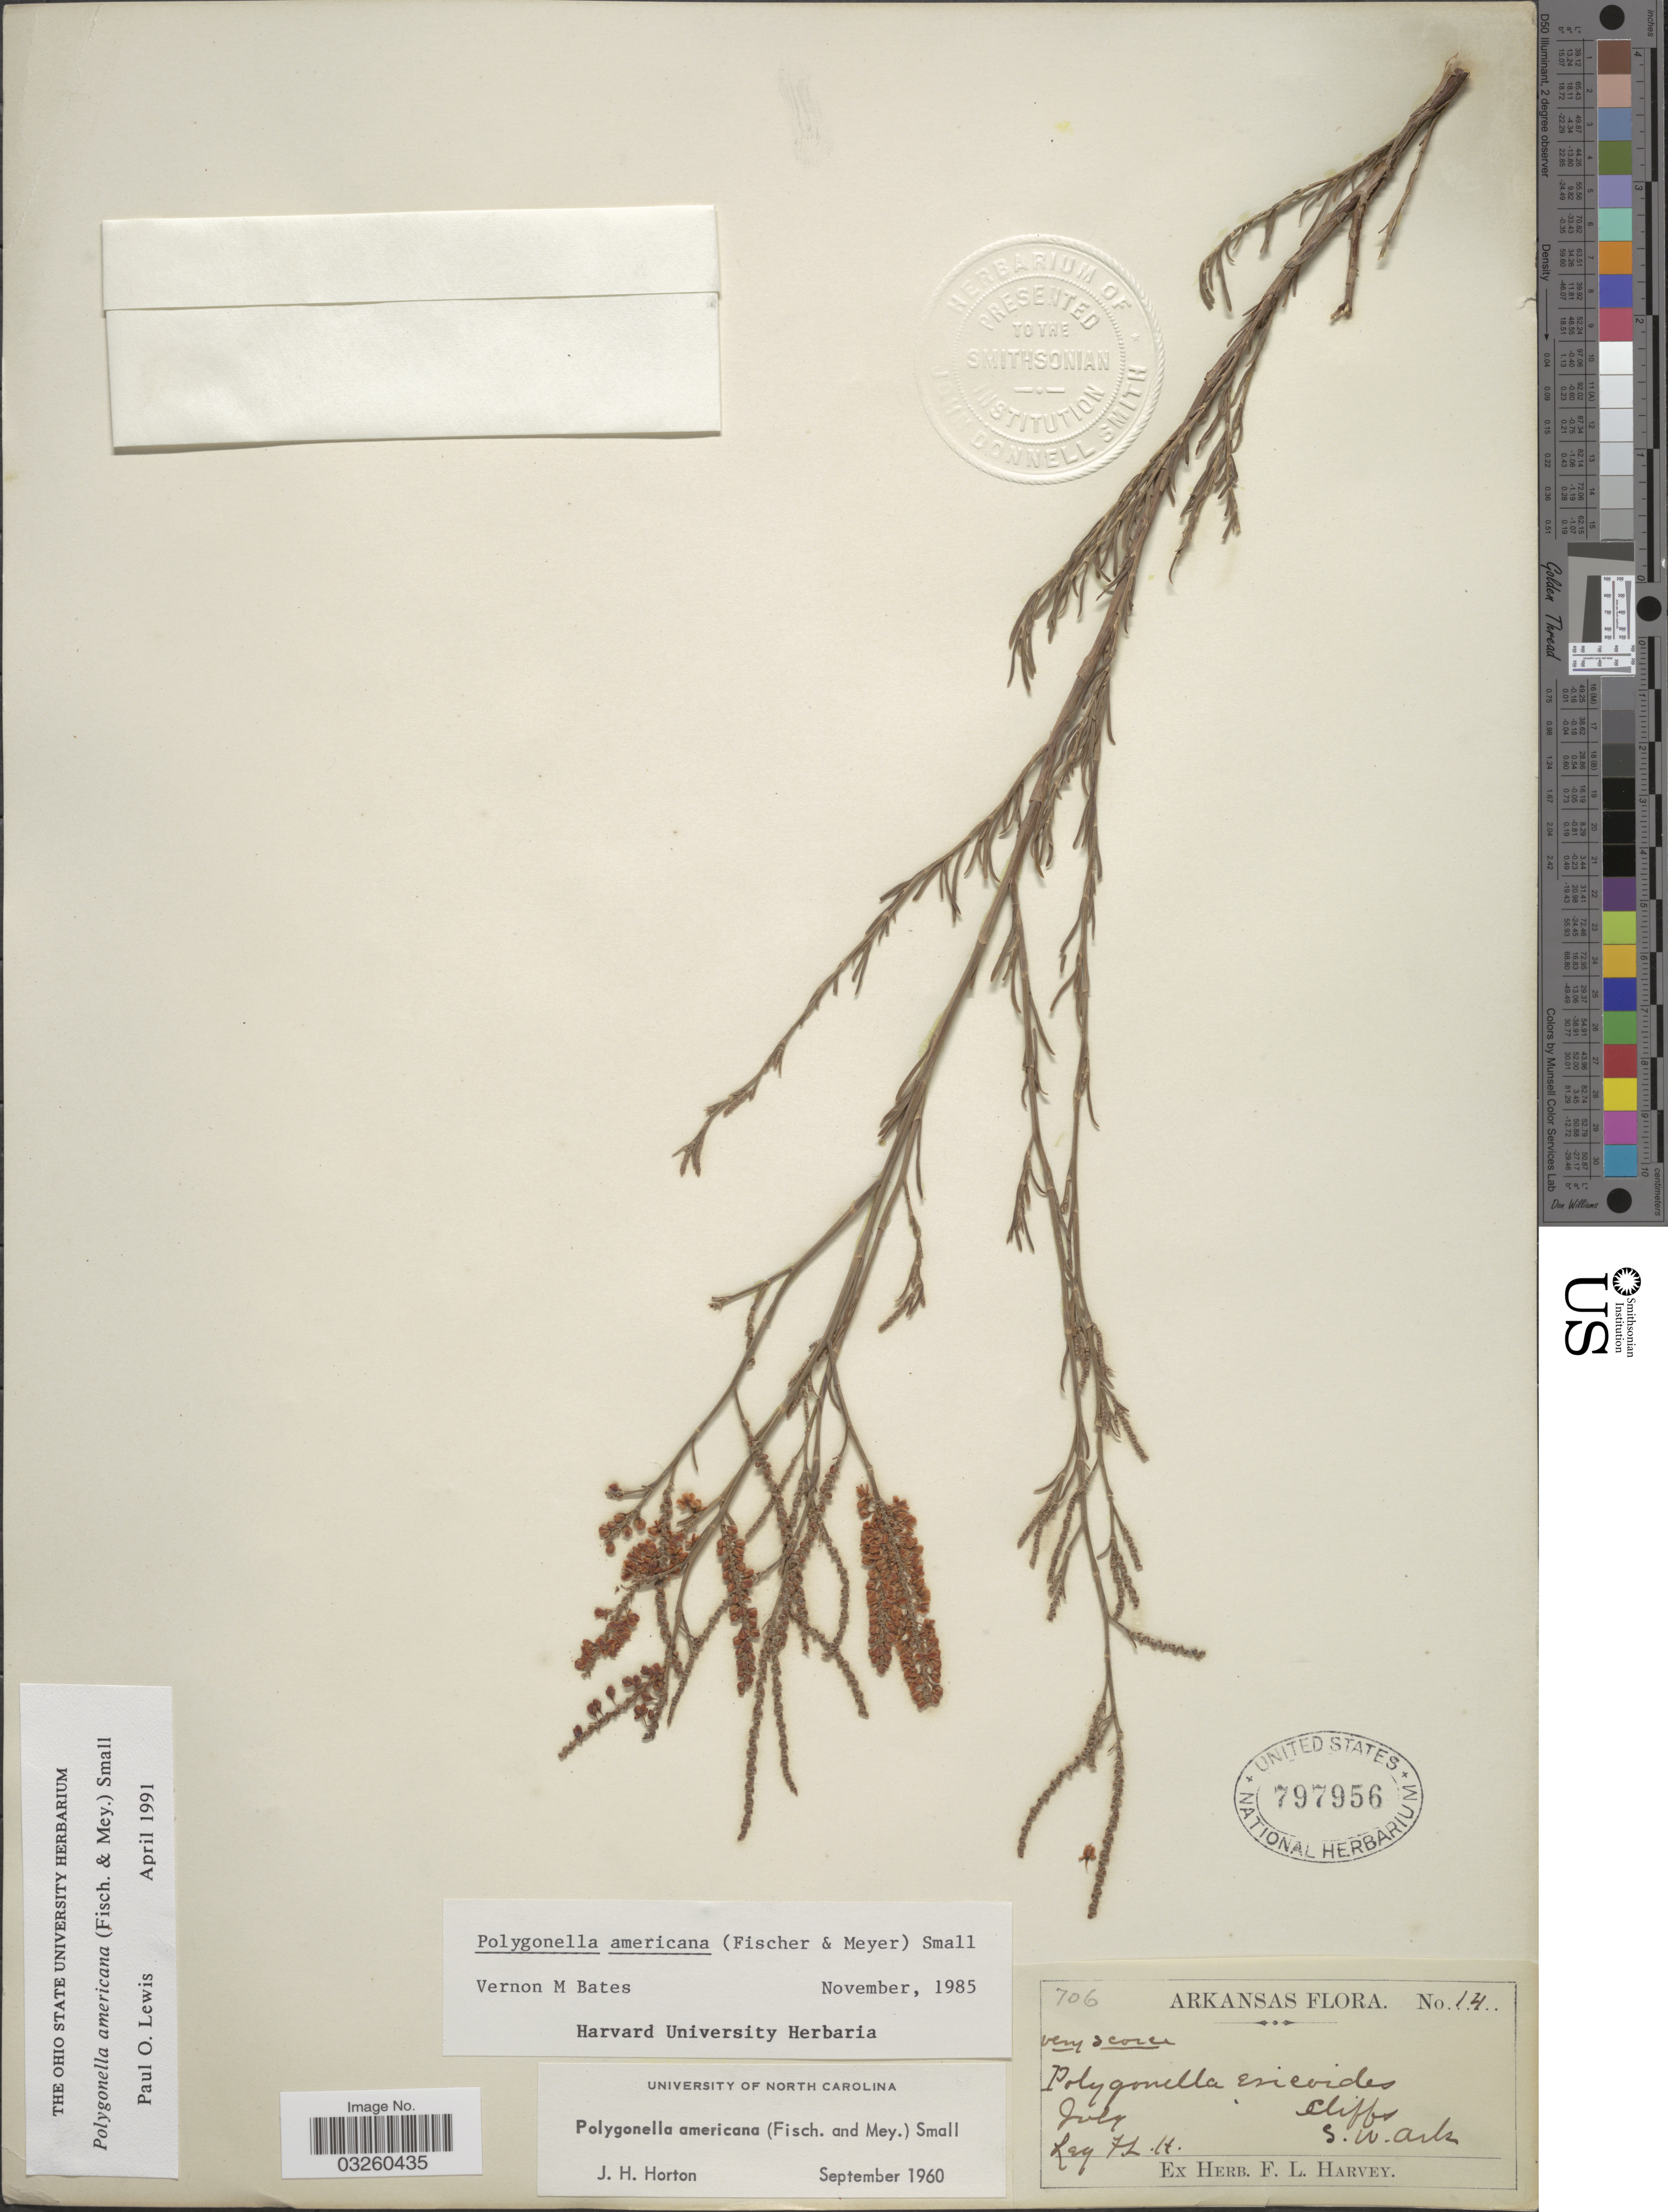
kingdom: Plantae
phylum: Tracheophyta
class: Magnoliopsida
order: Caryophyllales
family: Polygonaceae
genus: Polygonella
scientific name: Polygonella americana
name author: (Fisch. & C.A. Mey.) Small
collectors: F. L. Harvey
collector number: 14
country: United States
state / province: Arkansas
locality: Cliffs, S.W. Ark.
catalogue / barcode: US 797956